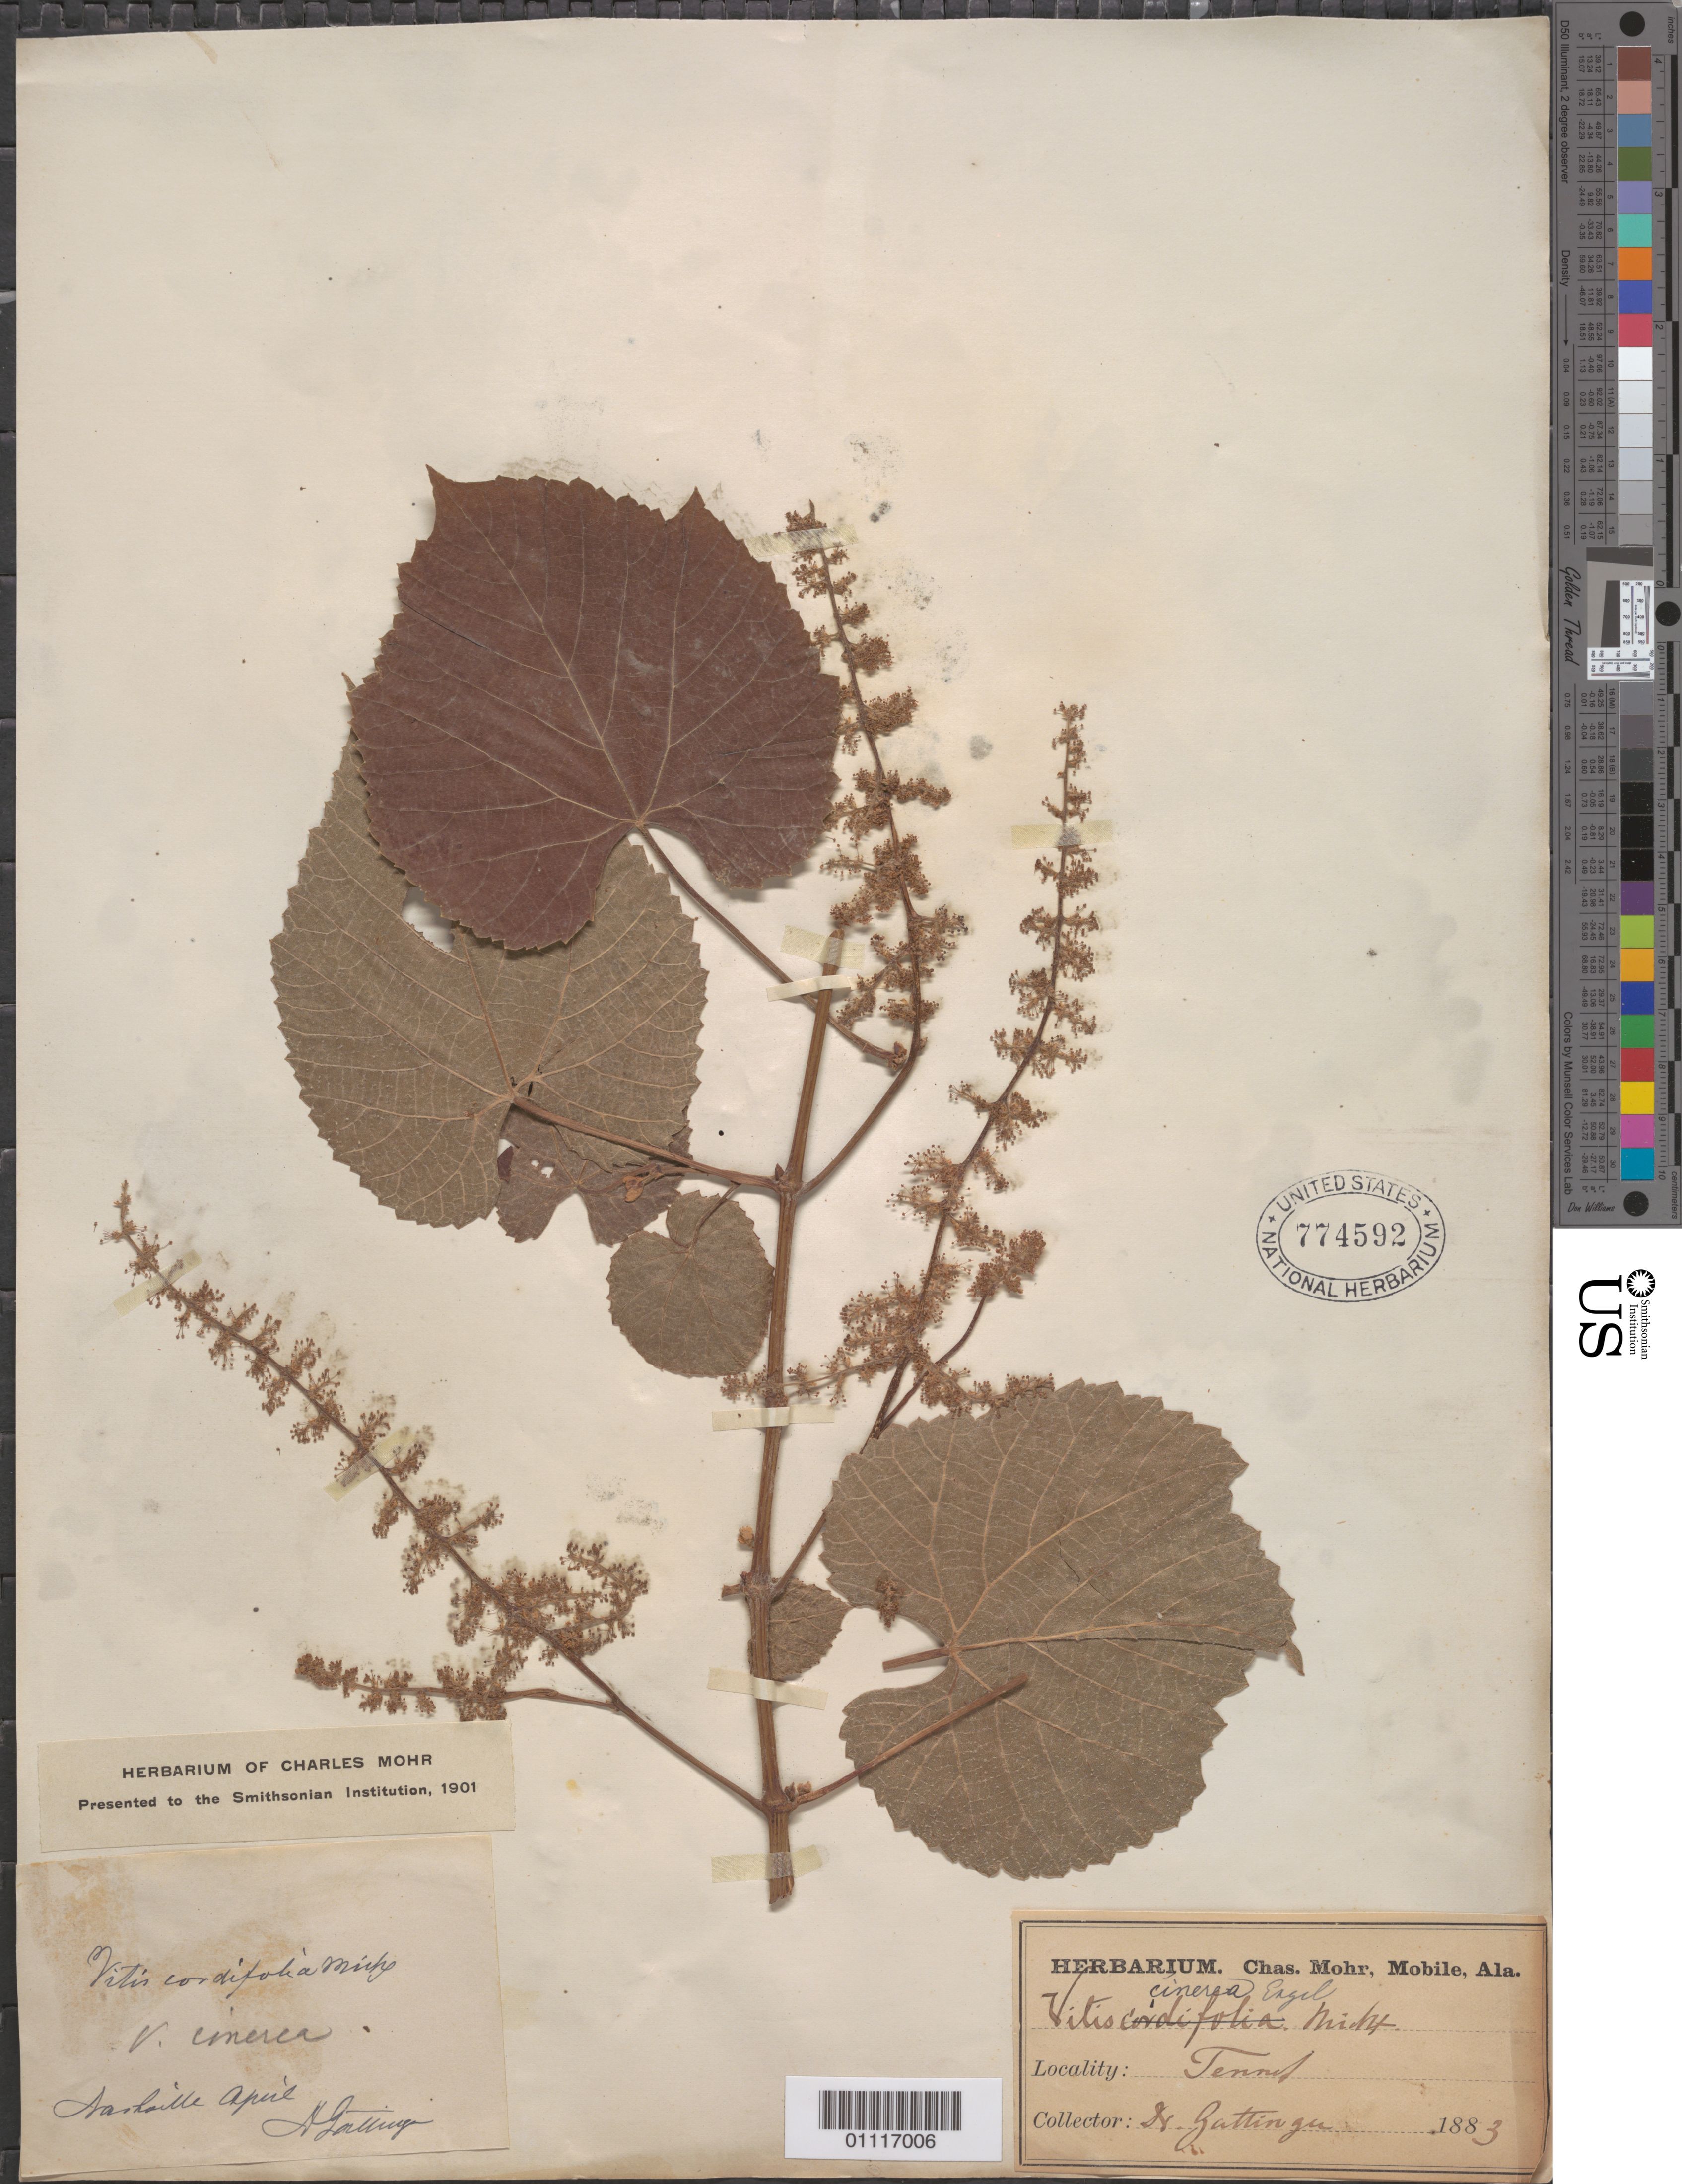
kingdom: Plantae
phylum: Tracheophyta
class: Magnoliopsida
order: Vitales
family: Vitaceae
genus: Vitis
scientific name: Vitis cinerea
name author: (Engelm.) Millardet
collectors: A. Gattinger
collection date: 1883-04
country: United States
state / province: Tennessee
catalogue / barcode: US 774592